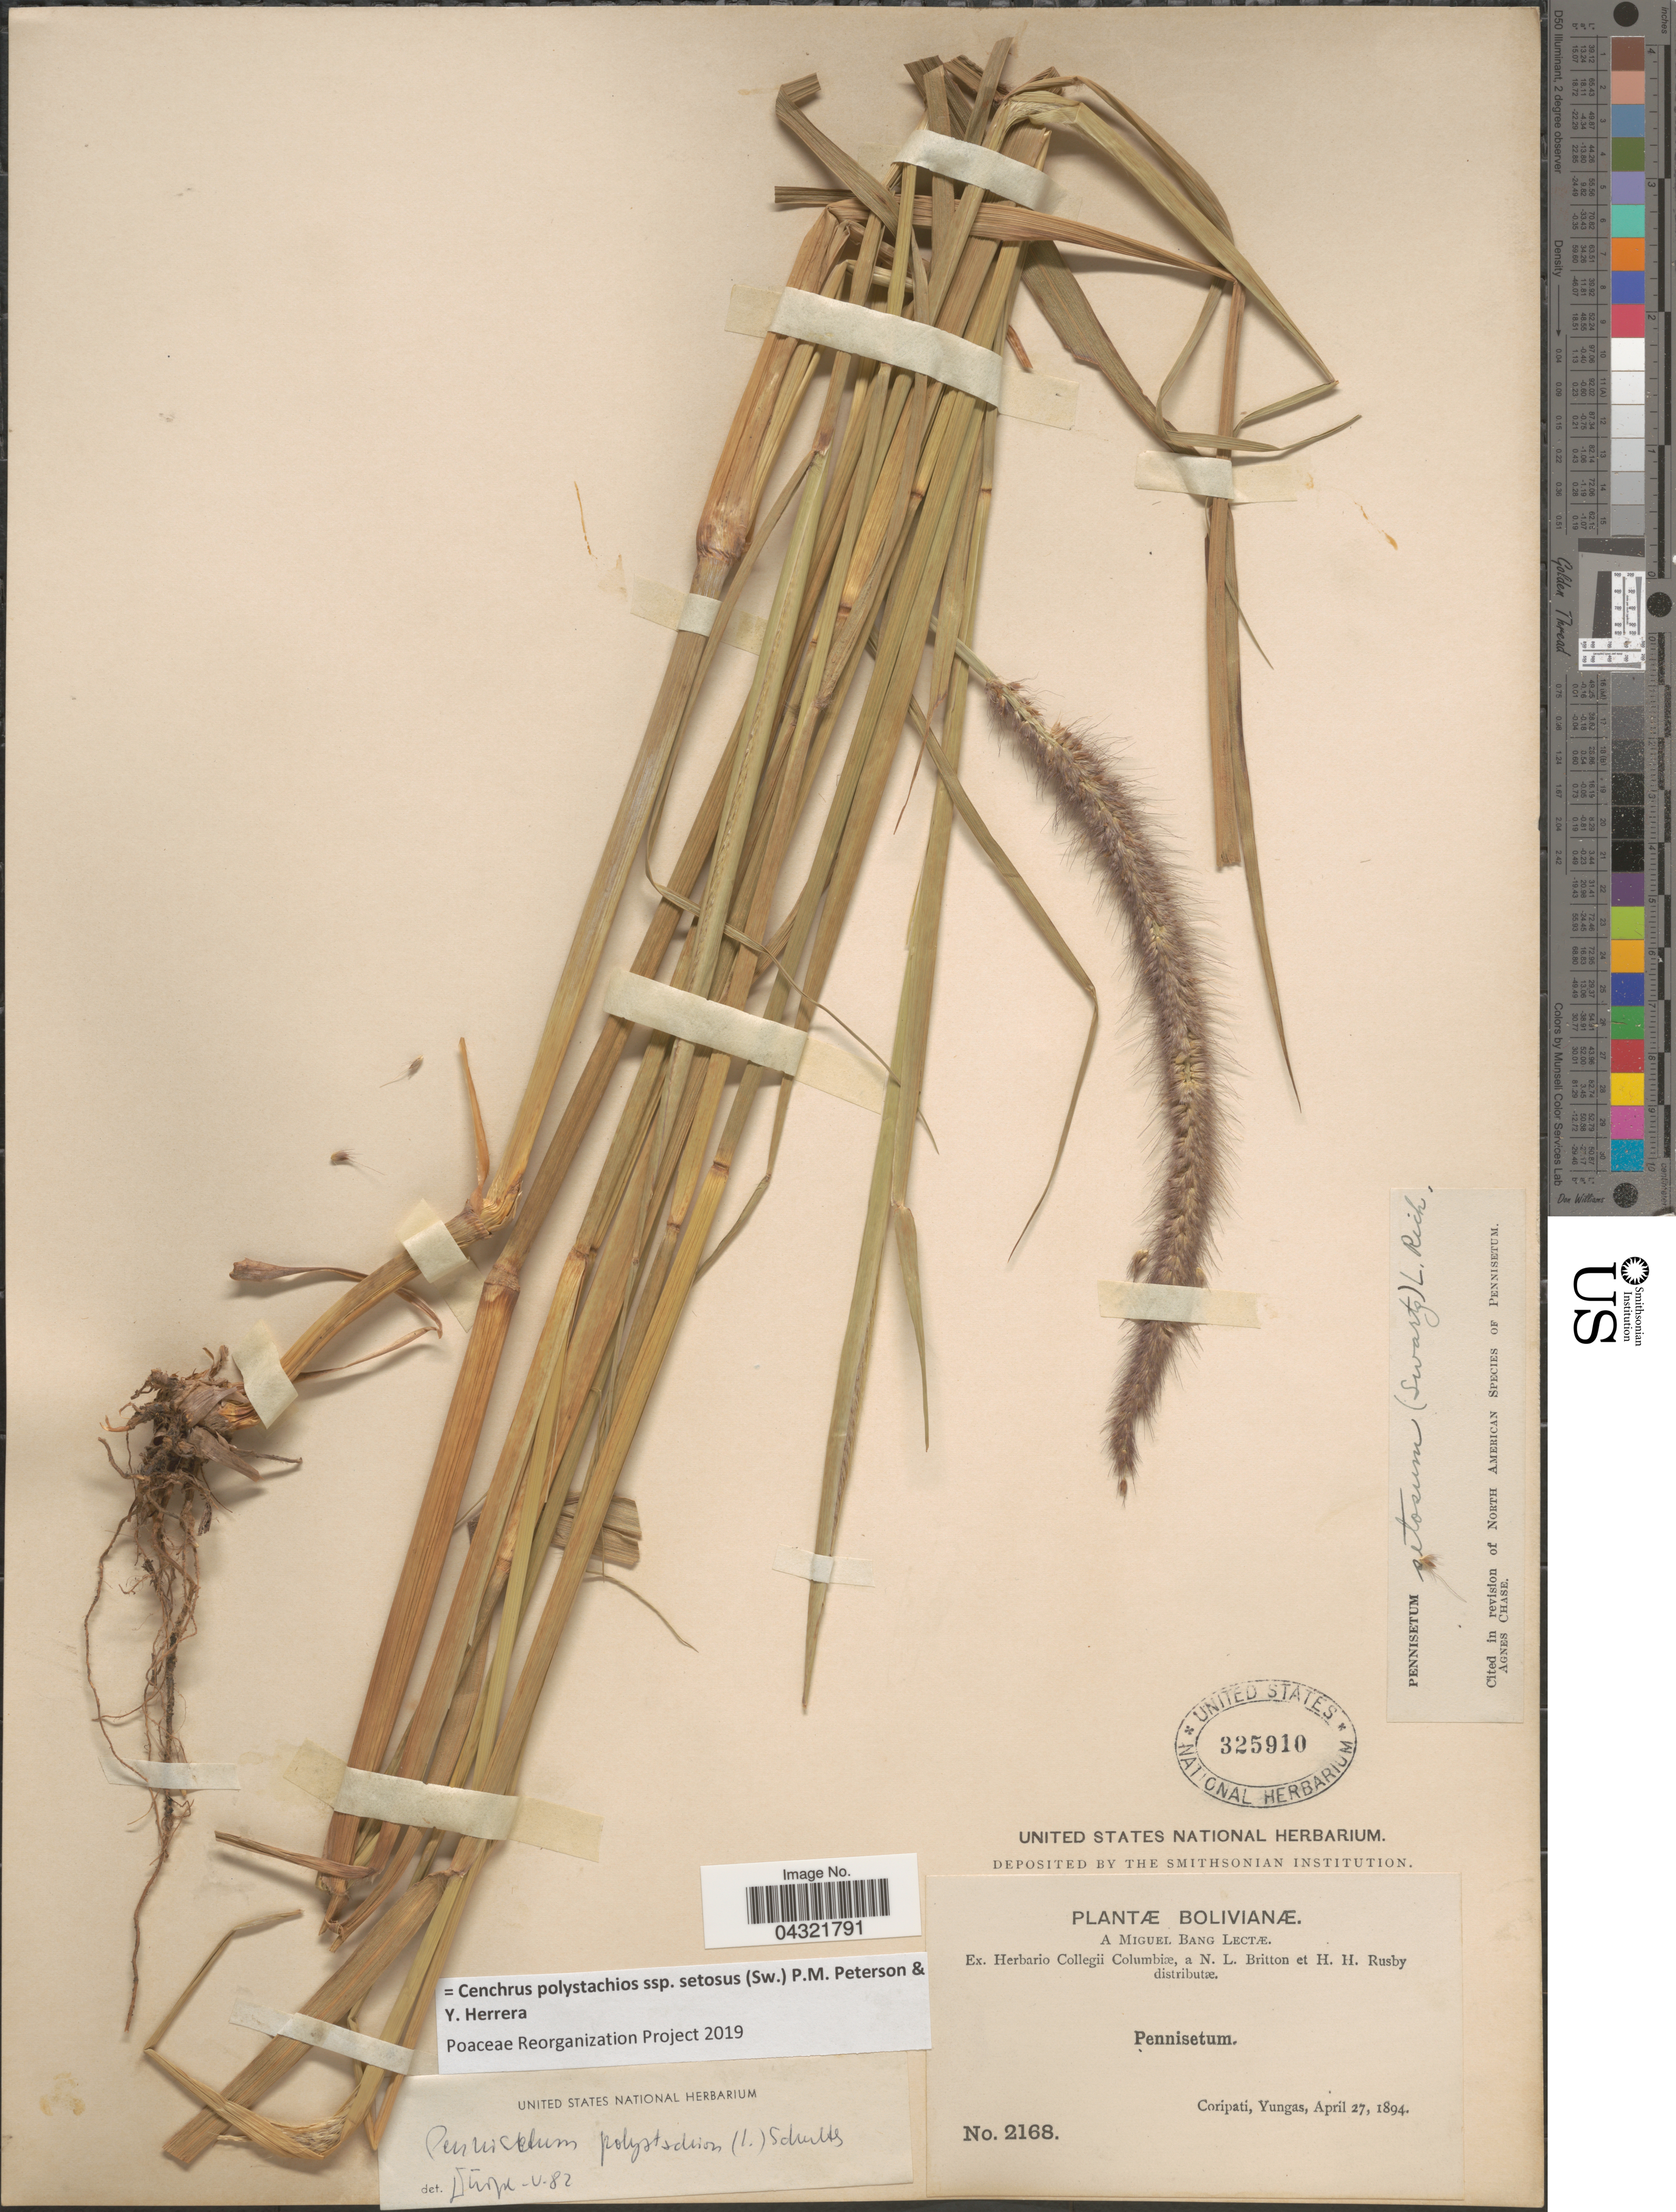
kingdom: Plantae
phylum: Tracheophyta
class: Liliopsida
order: Poales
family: Poaceae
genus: Cenchrus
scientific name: Cenchrus polystachios subsp. setosus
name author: (Sw.) P.M. Peterson & Y. Herrera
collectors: M. Bang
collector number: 2168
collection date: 1894-04-27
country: Bolivia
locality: Bolivianæ. Coripati, Yungas.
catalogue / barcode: US 325910